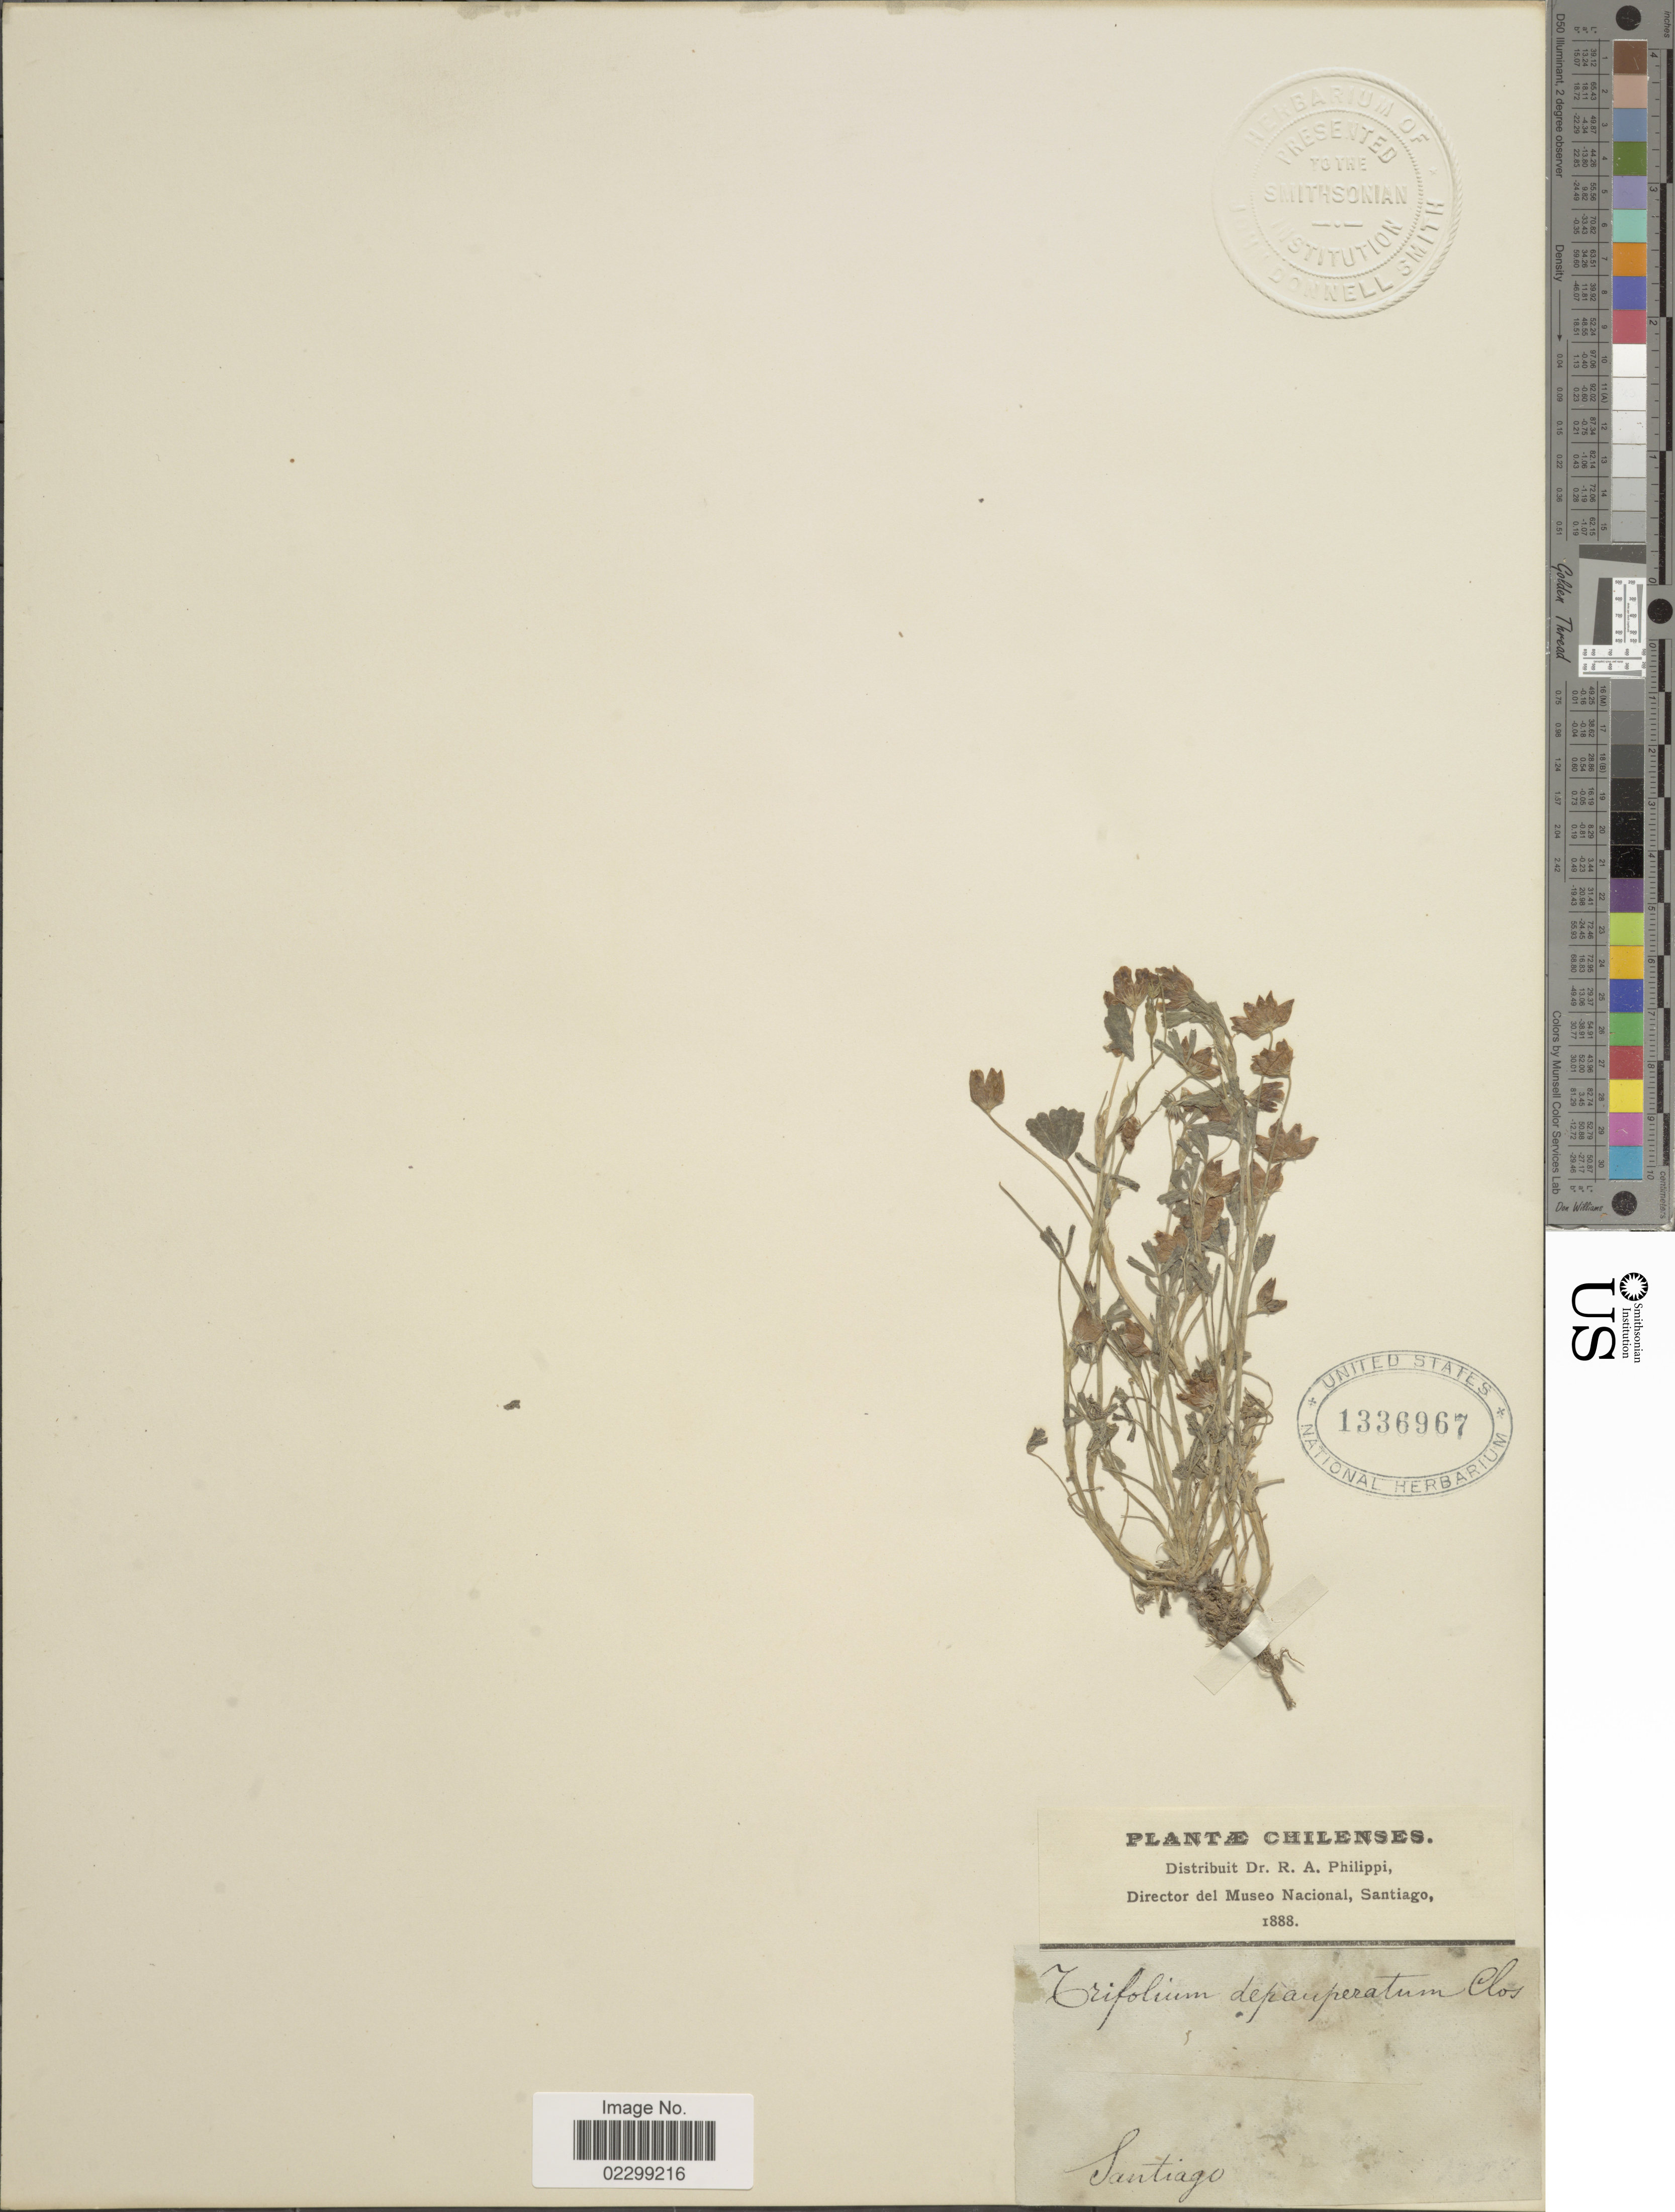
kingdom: Plantae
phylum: Tracheophyta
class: Magnoliopsida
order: Fabales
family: Fabaceae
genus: Trifolium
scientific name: Trifolium depauperatum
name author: Desv.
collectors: R. A. Philippi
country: Chile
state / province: Región Metropolitana (RM)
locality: Santiago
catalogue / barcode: US 1336967